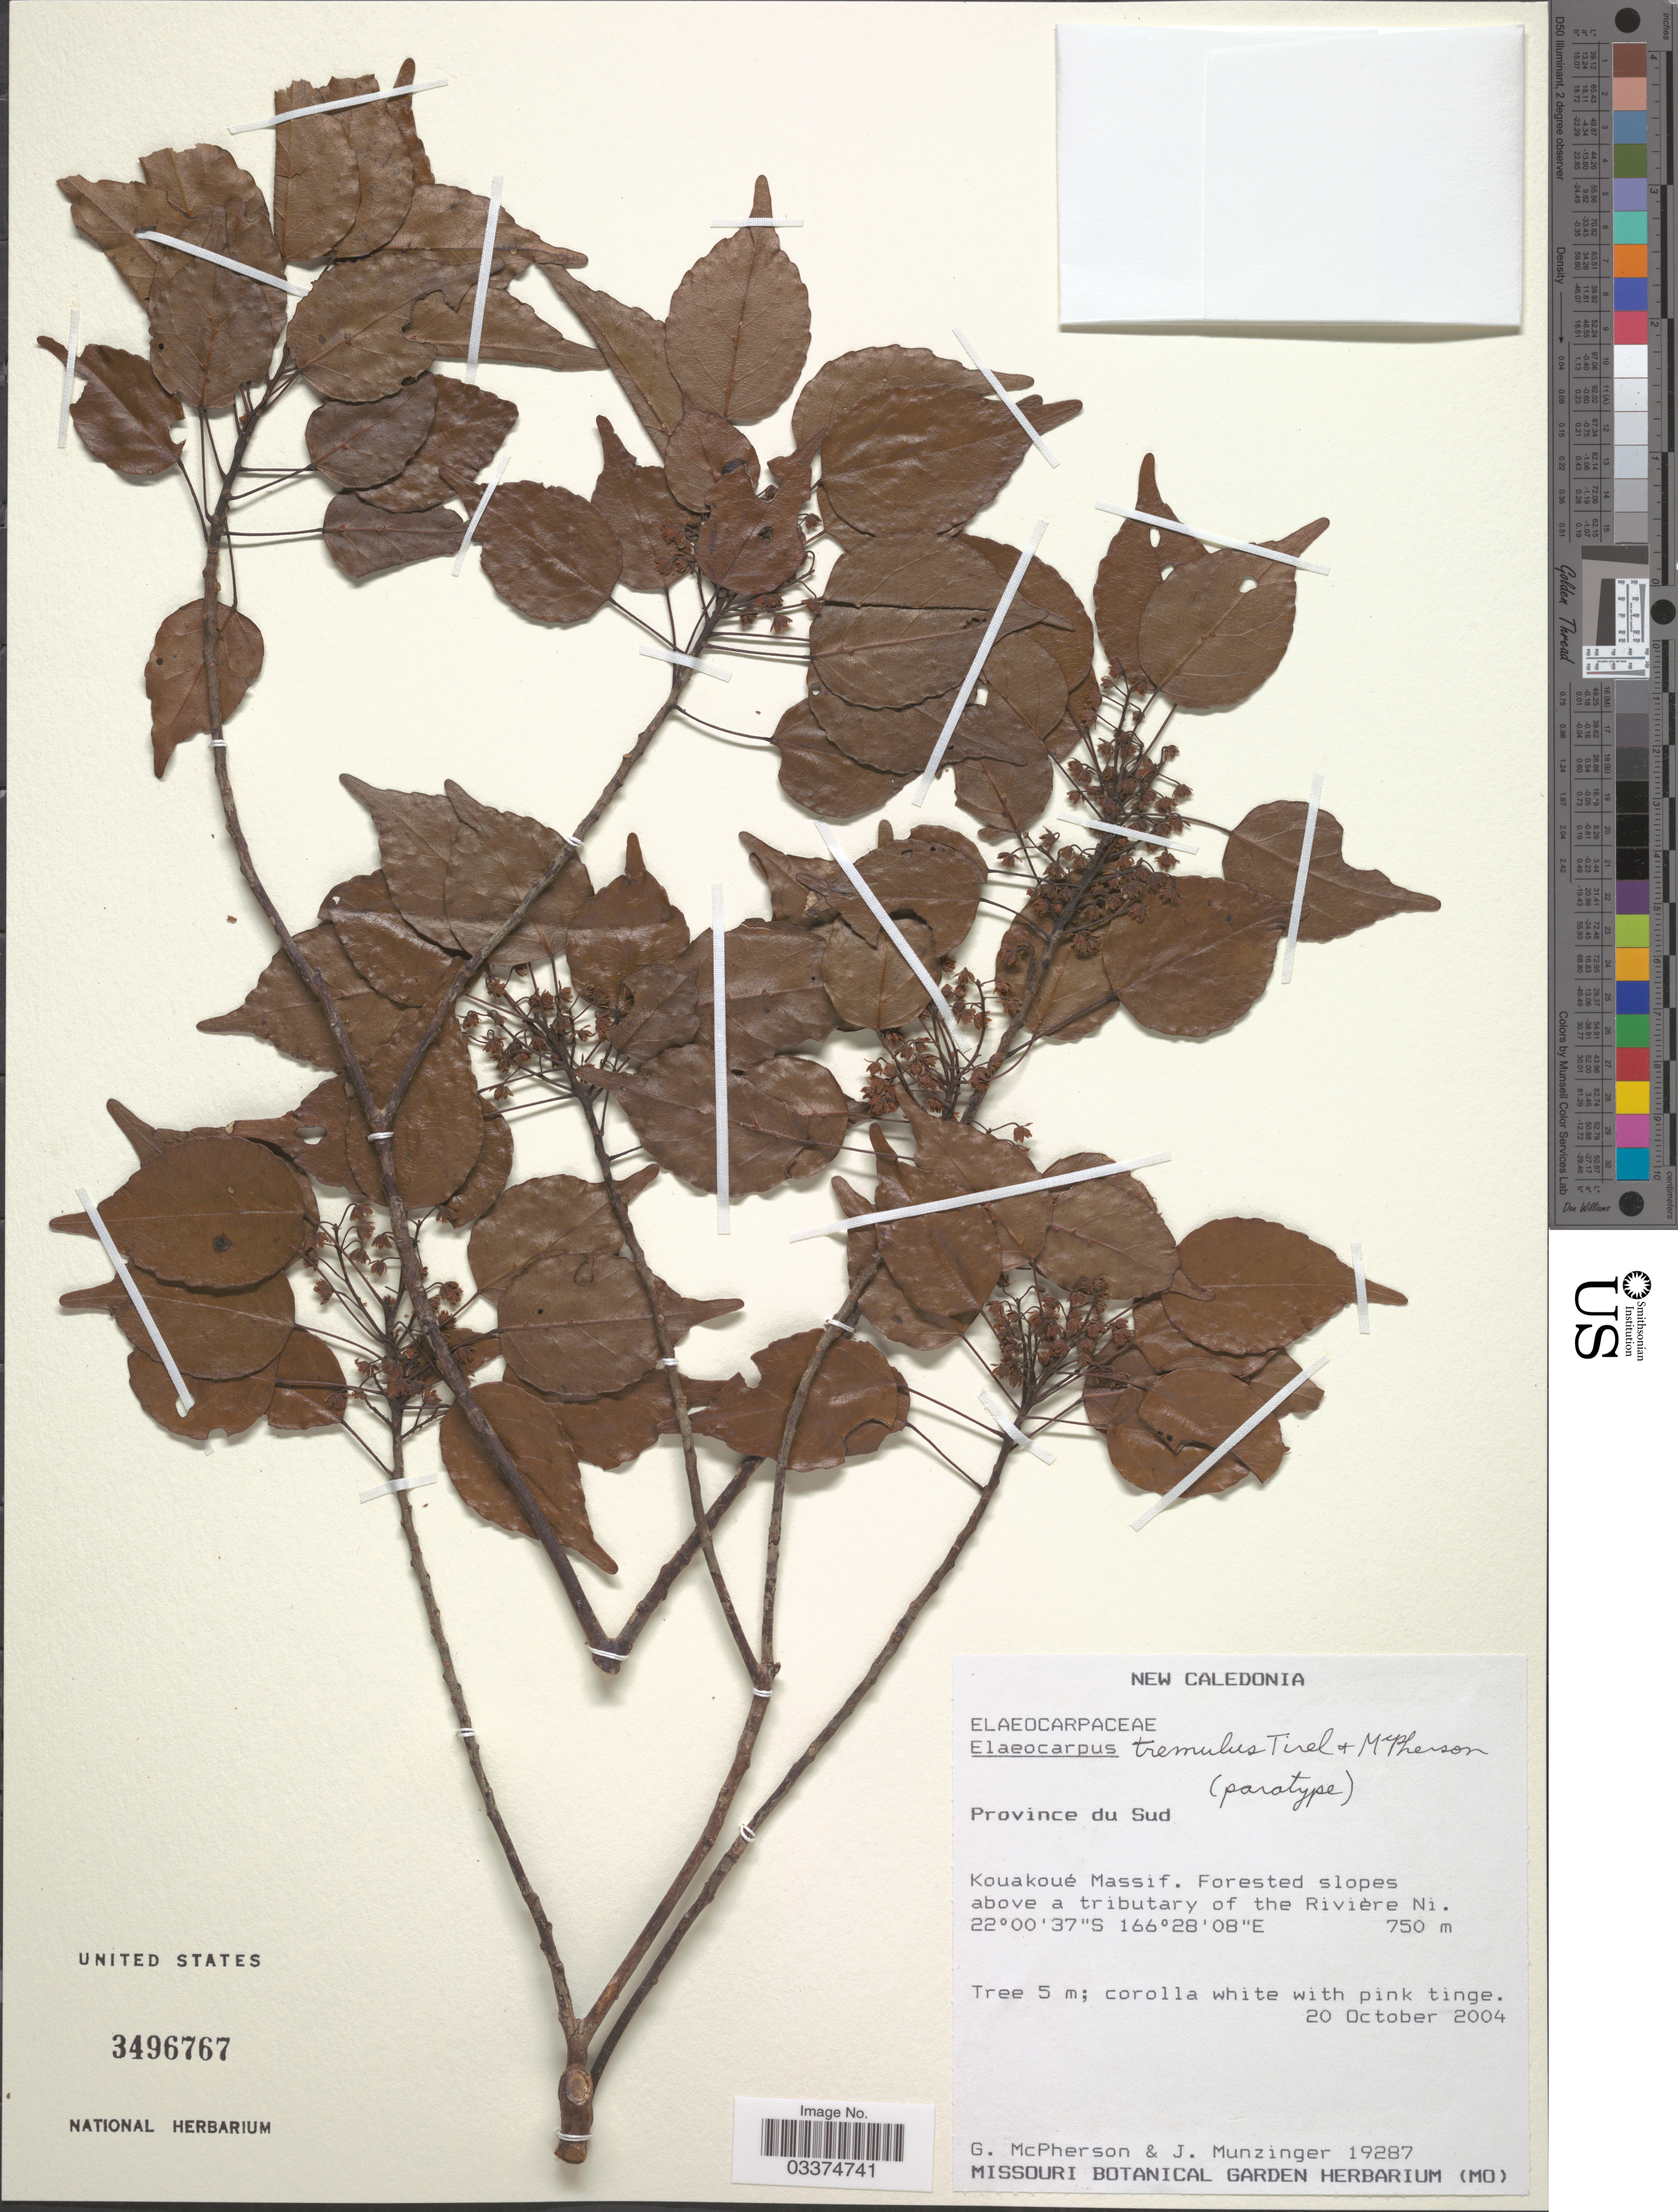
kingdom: Plantae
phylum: Tracheophyta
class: Magnoliopsida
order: Oxalidales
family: Elaeocarpaceae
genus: Elaeocarpus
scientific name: Elaeocarpus tremulus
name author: Tirel & McPherson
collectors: G. McPherson & J. K. Munzinger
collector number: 19287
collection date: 2004-10-20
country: New Caledonia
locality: Province du Sud. Kouakoué Massif. Forested slopes above a tributary of the Rivière Ni.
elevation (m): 750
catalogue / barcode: US 3496767